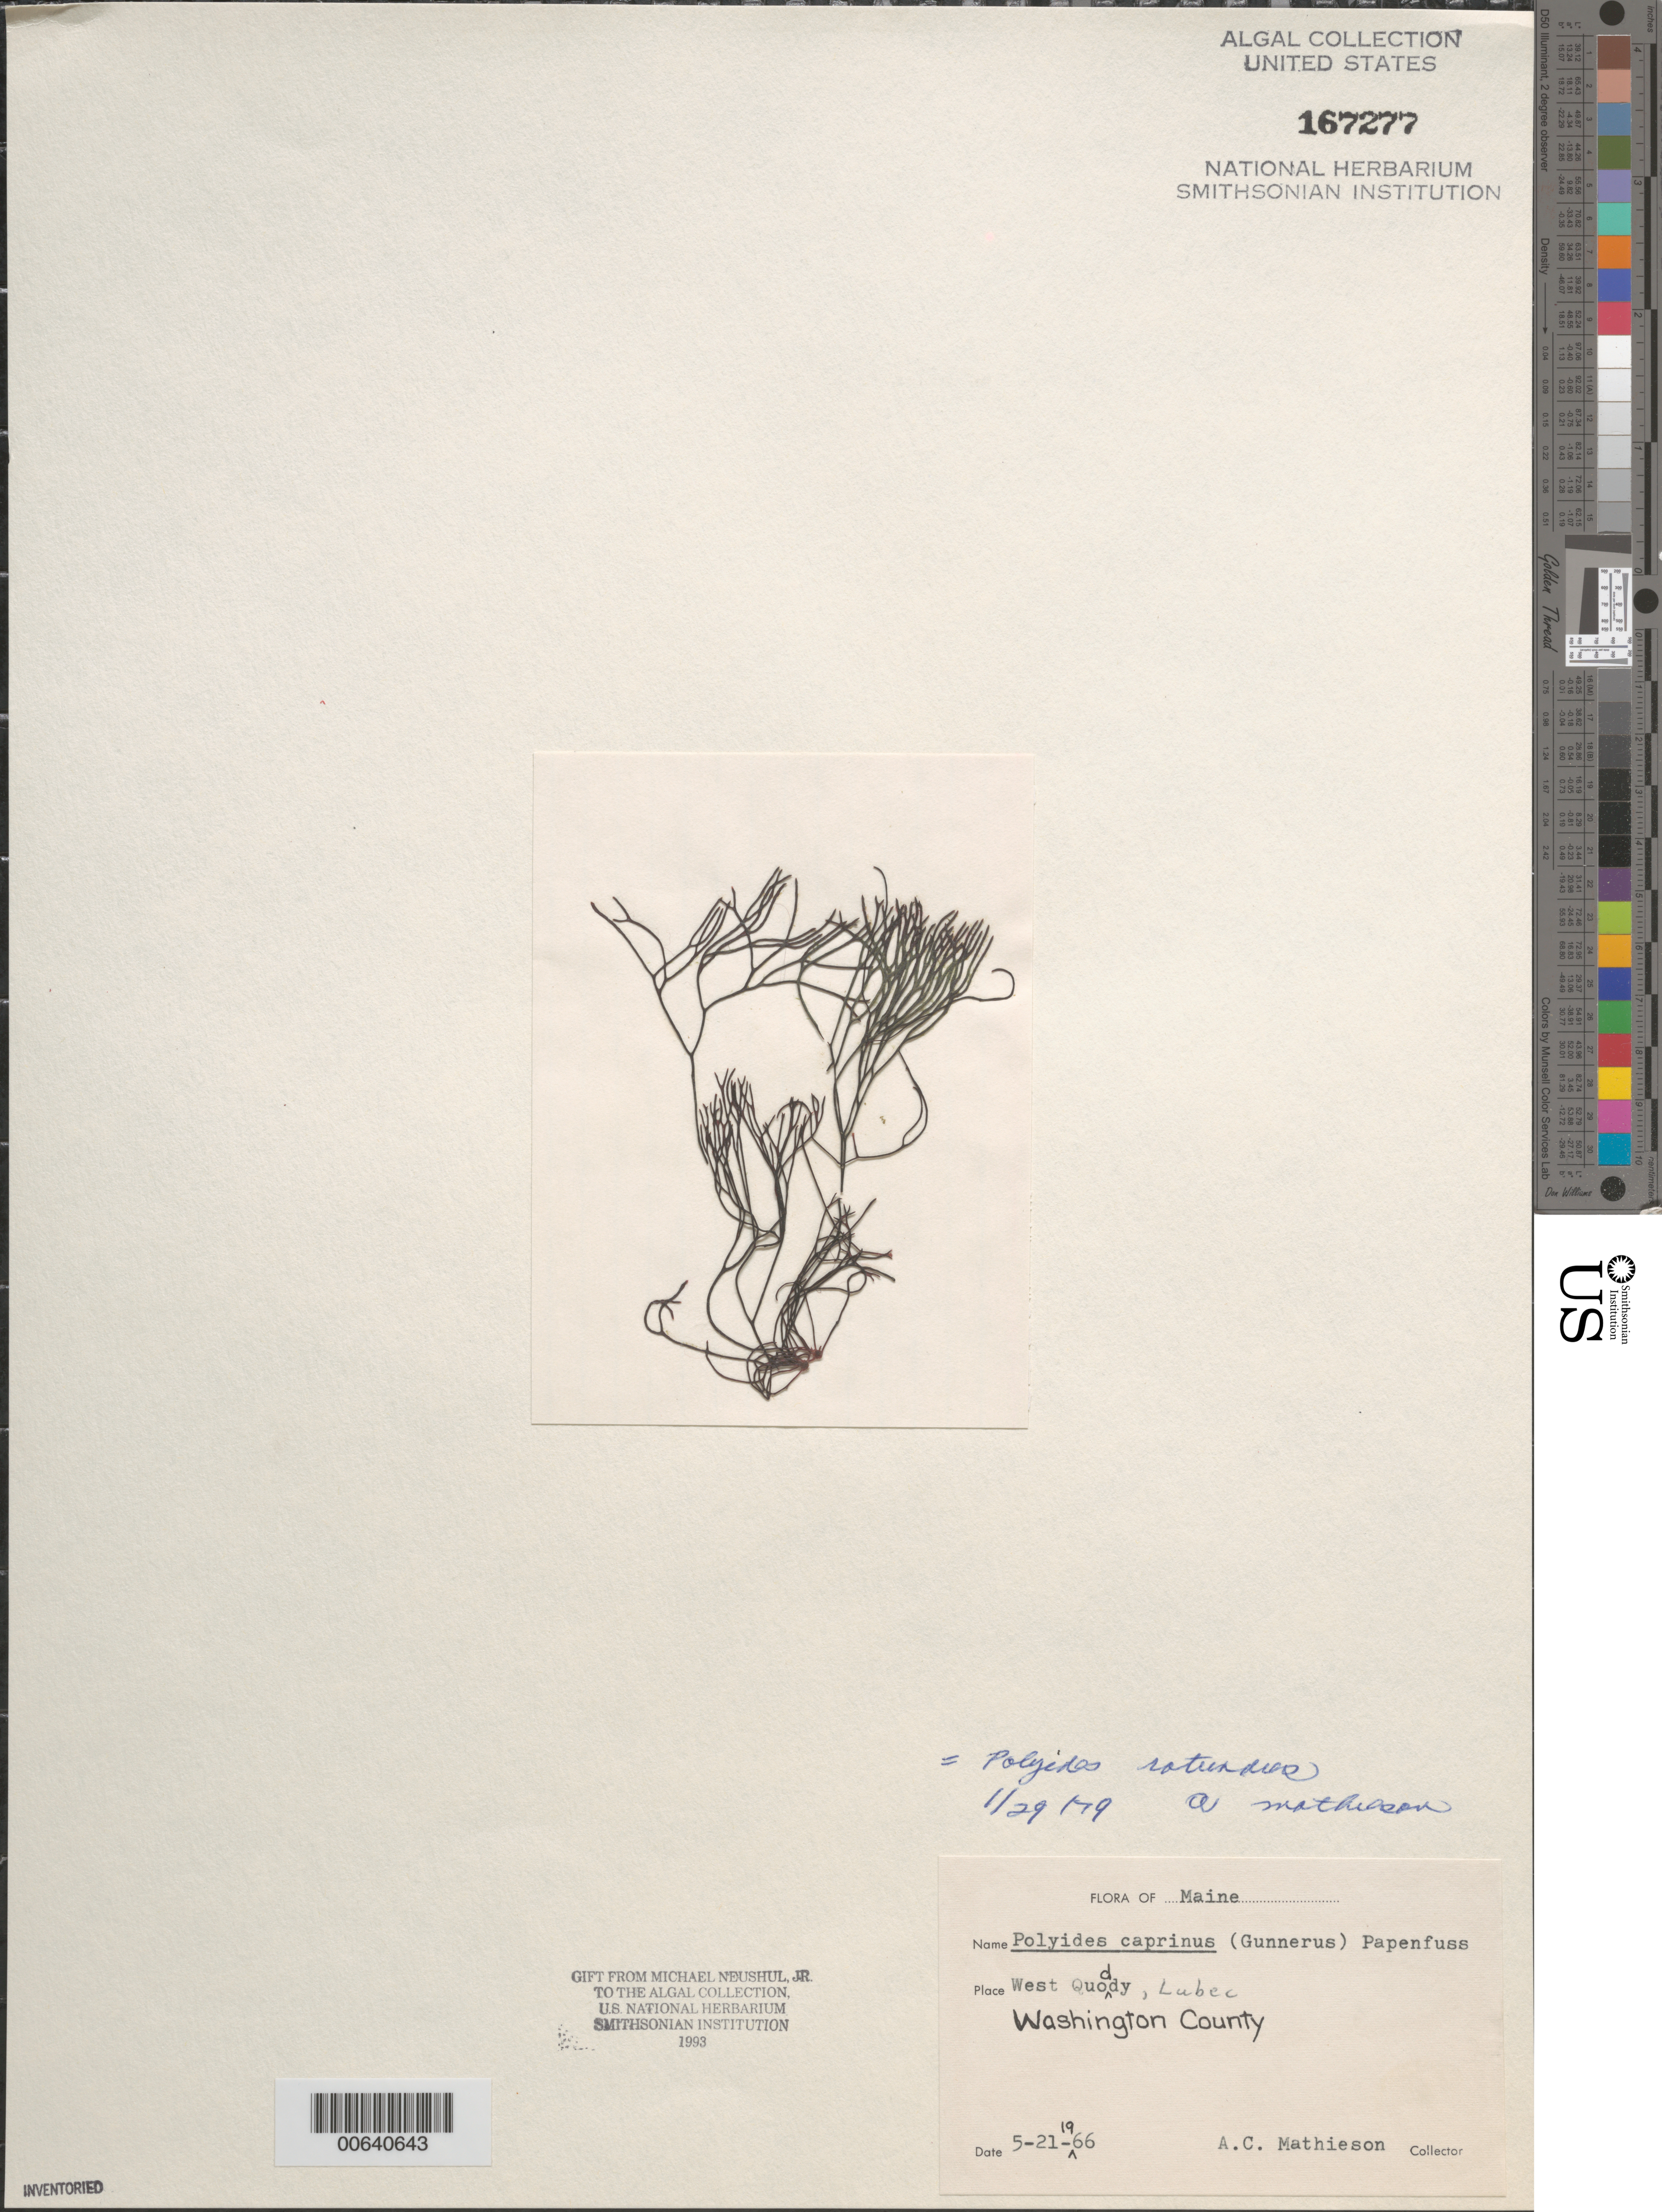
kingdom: Plantae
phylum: Rhodophyta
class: Florideophyceae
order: Gigartinales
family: Polyidaceae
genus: Polyides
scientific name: Polyides rotunda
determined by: Mathieson, A. C.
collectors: A. C. Mathieson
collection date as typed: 21 May 1966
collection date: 1966-05-21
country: United States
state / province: Maine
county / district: Washington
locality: West Quoddy, Lubec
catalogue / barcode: US 167277